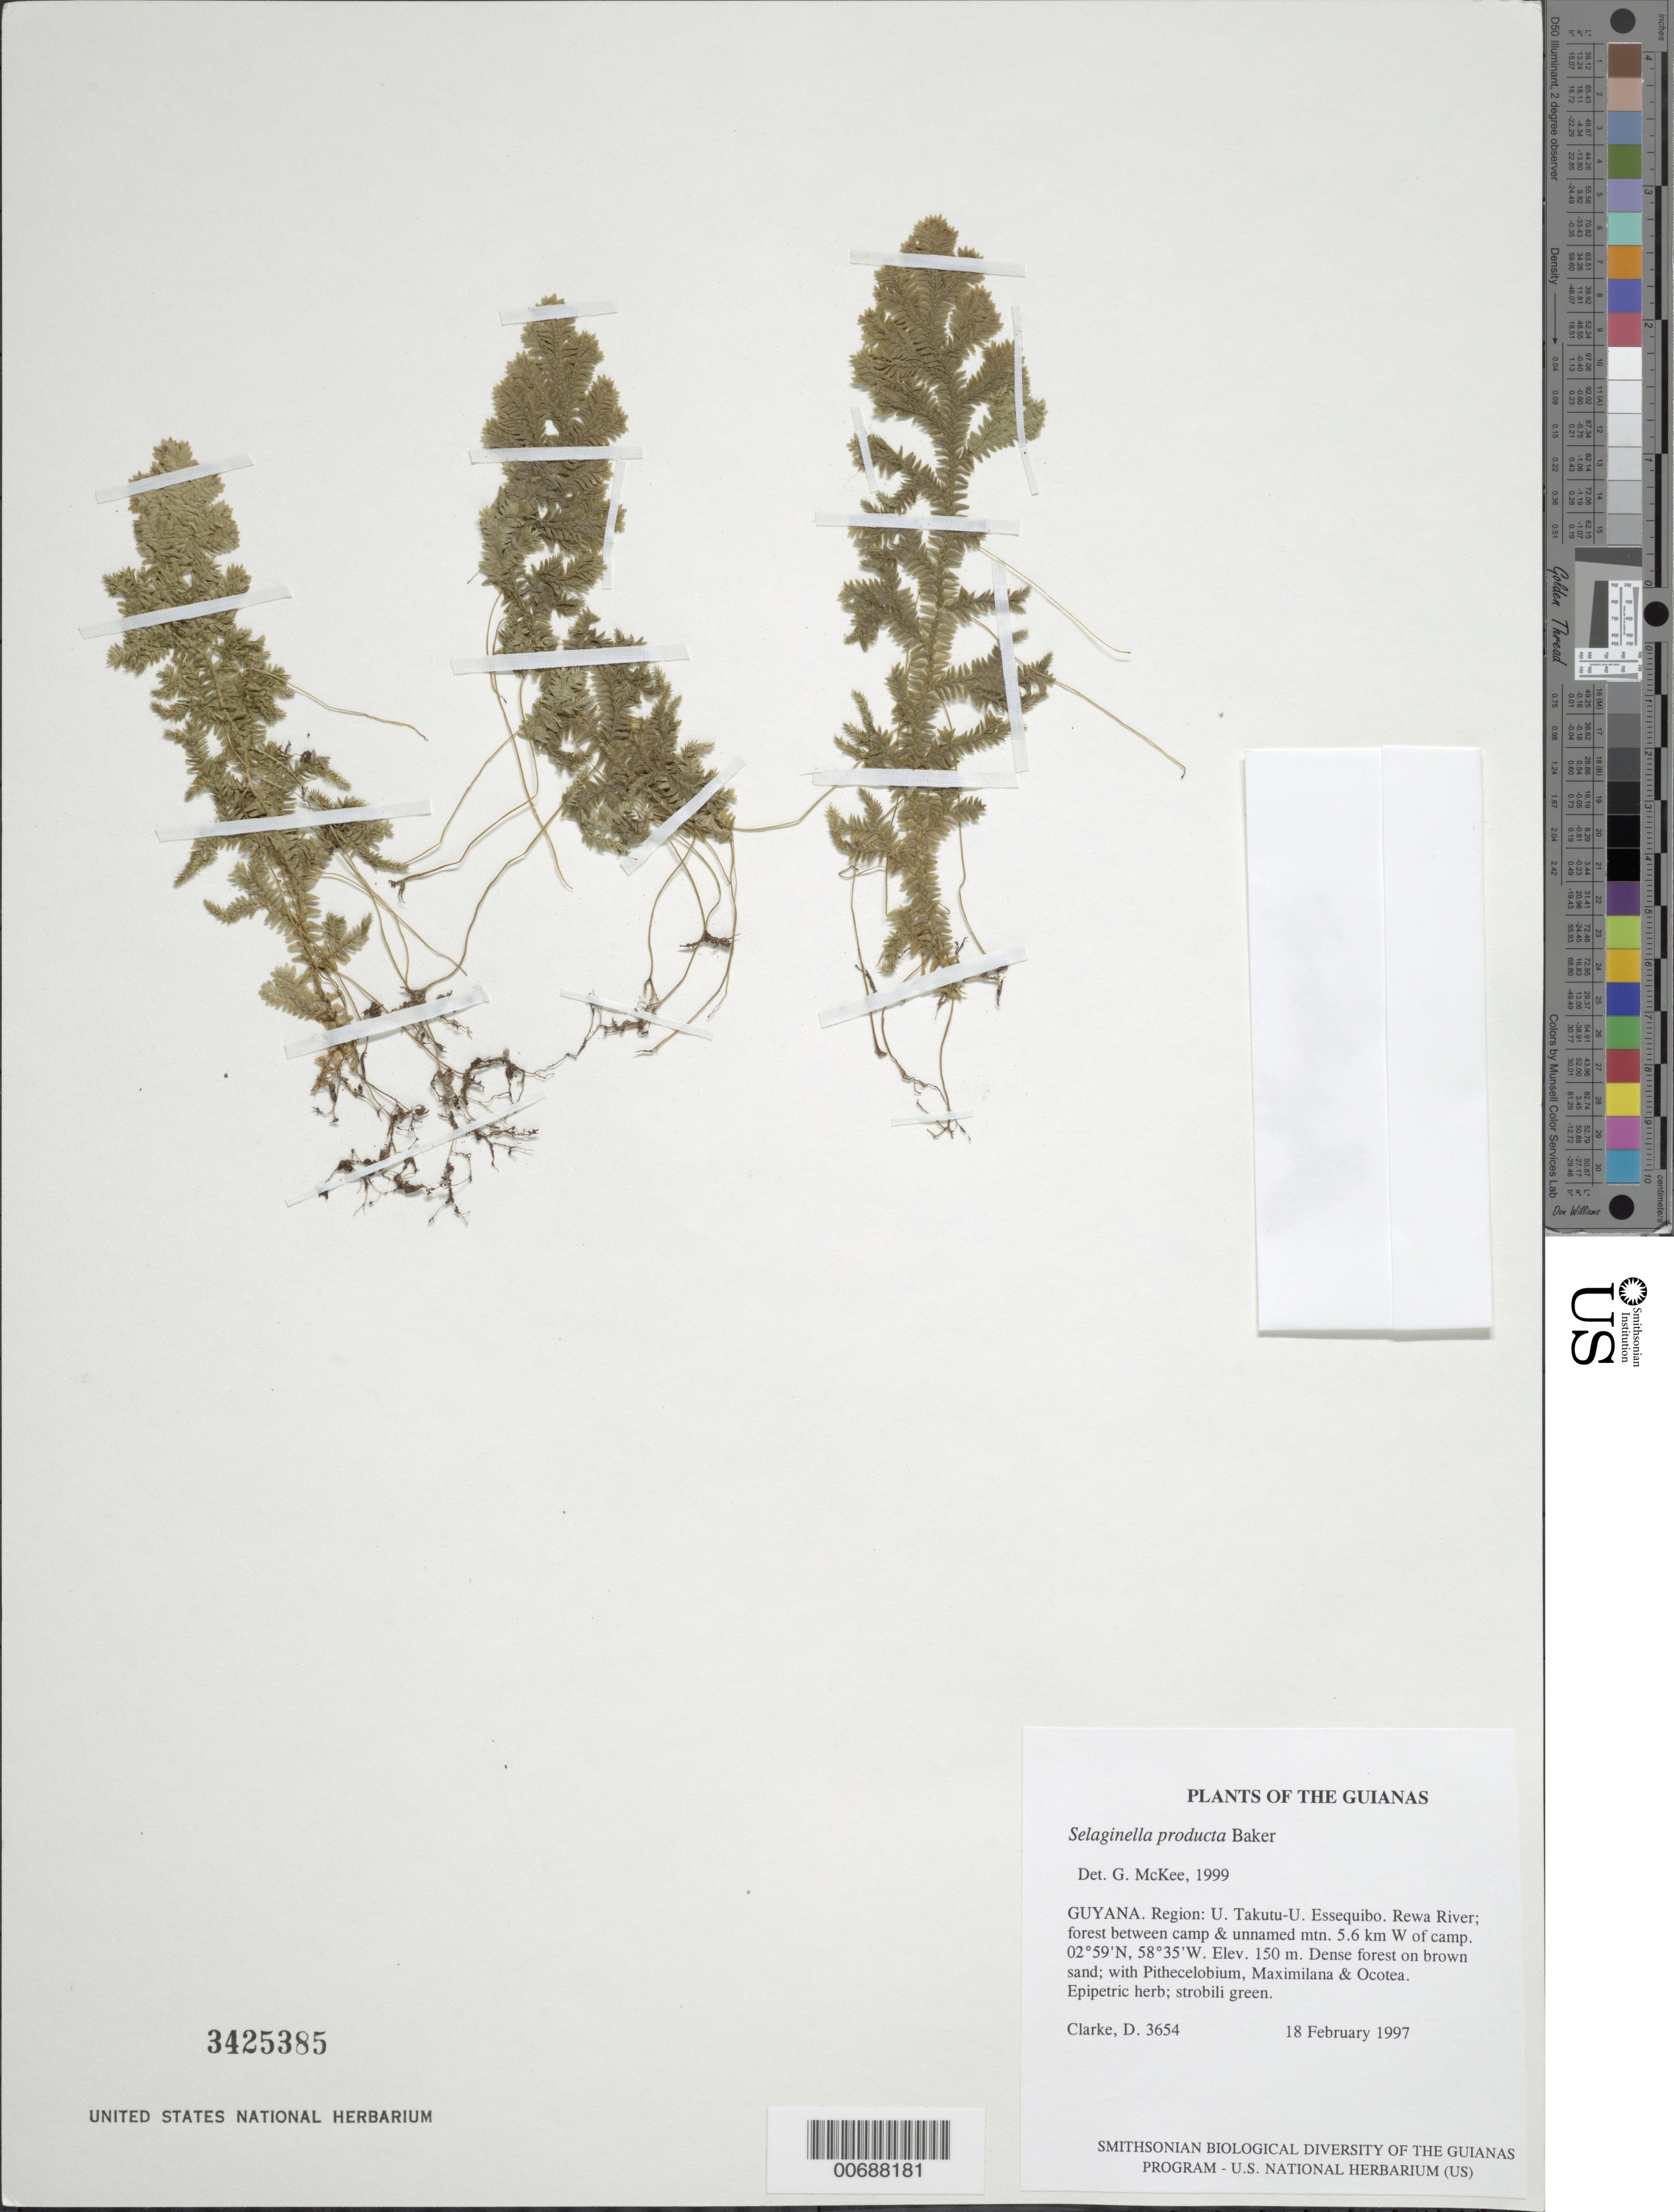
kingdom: Plantae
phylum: Tracheophyta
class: Lycopodiopsida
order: Selaginellales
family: Selaginellaceae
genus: Selaginella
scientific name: Selaginella producta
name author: Baker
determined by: McKee, G. S., (US), NMNH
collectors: H. D. Clarke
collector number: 3654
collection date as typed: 18 February 1997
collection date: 1997-02-18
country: Guyana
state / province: U. Takutu-U. Essequibo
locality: Rewa River; forest between camp & unnamed mtn. 5.6 km W of camp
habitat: Dense forest on brown sand; with Pithecelobium, Maximilana & Ocotea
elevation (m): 150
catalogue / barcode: US 3425385